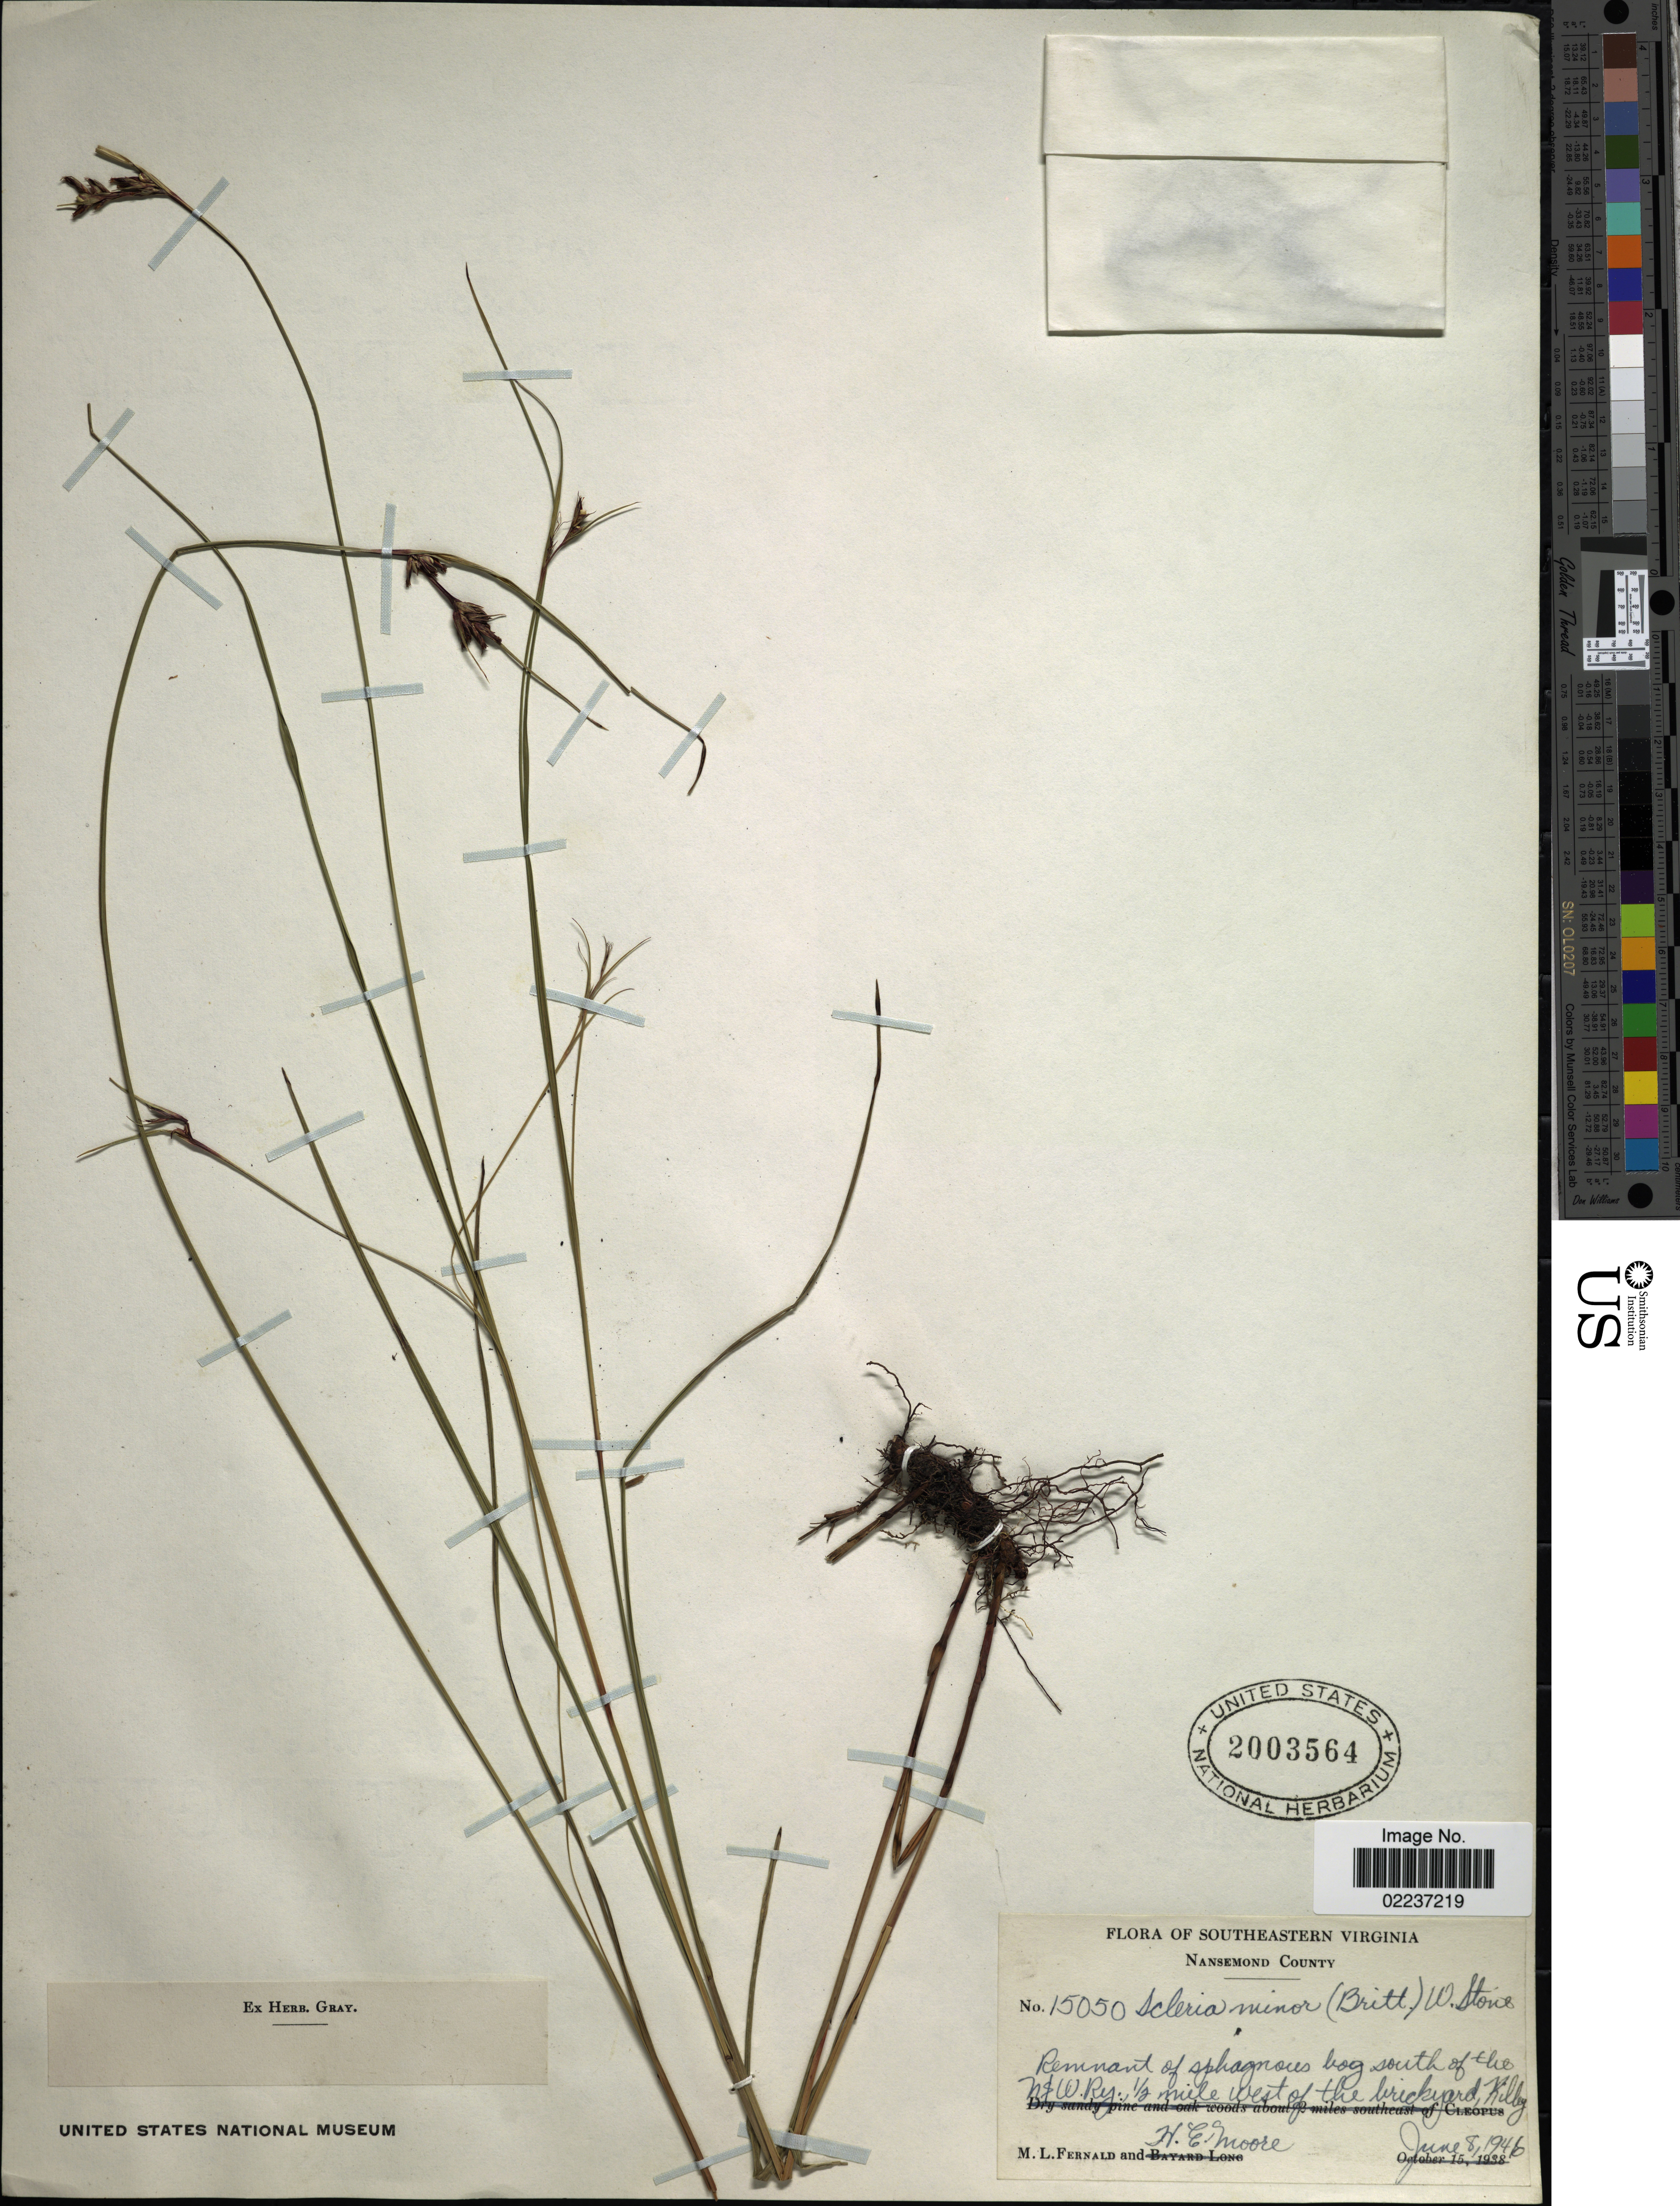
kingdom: Plantae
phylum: Tracheophyta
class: Liliopsida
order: Poales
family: Cyperaceae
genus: Scleria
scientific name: Scleria minor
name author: (Britton) W. Stone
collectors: M. L. Fernald & H. Moore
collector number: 15050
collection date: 1946-06-08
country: United States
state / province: Virginia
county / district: City of Suffolk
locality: Southeastern Virginia, Nansemond County, Remnant of sphagnous bog south of the N&W Ry ½ mile west of the brickyard, Kilby.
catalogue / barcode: US 2003564